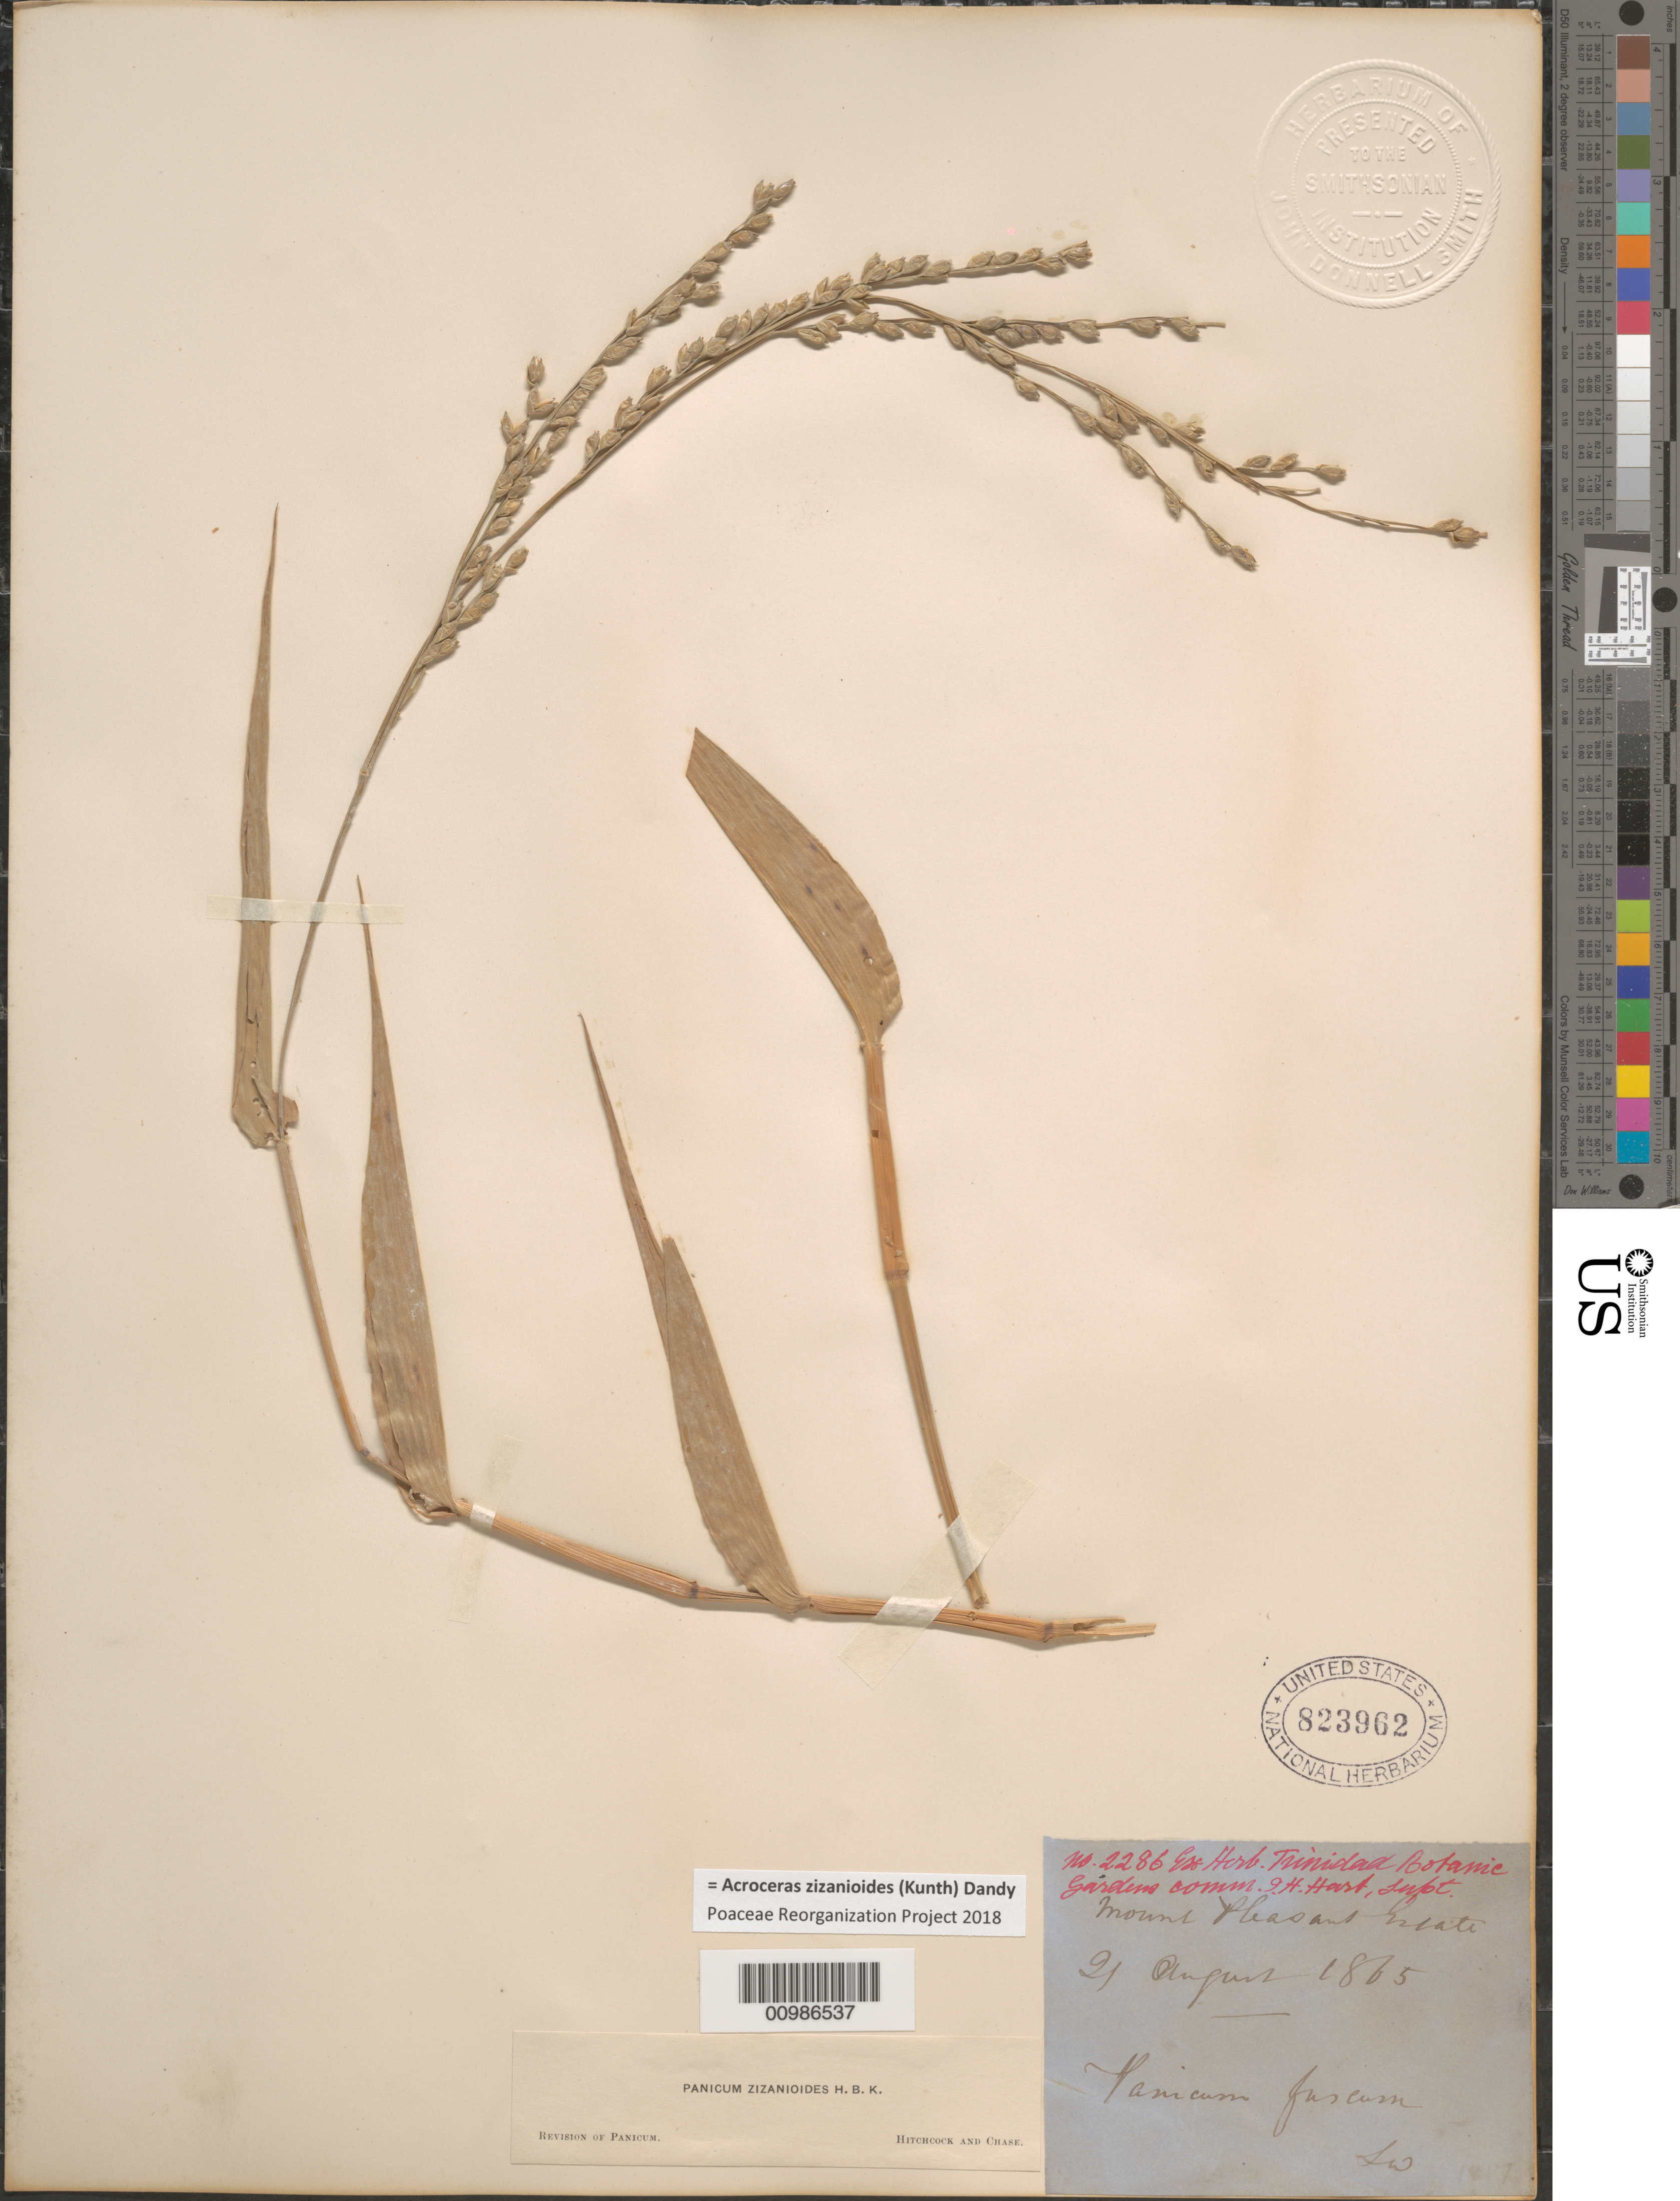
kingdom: Plantae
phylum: Tracheophyta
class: Liliopsida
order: Poales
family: Poaceae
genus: Acroceras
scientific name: Acroceras zizanioides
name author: (Kunth) Dandy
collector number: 2286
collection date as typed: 21 Aug 1865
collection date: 1865-08-21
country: Trinidad and Tobago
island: Trinidad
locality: Mount Pleasant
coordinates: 0 N, 0 E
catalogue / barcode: US 823962